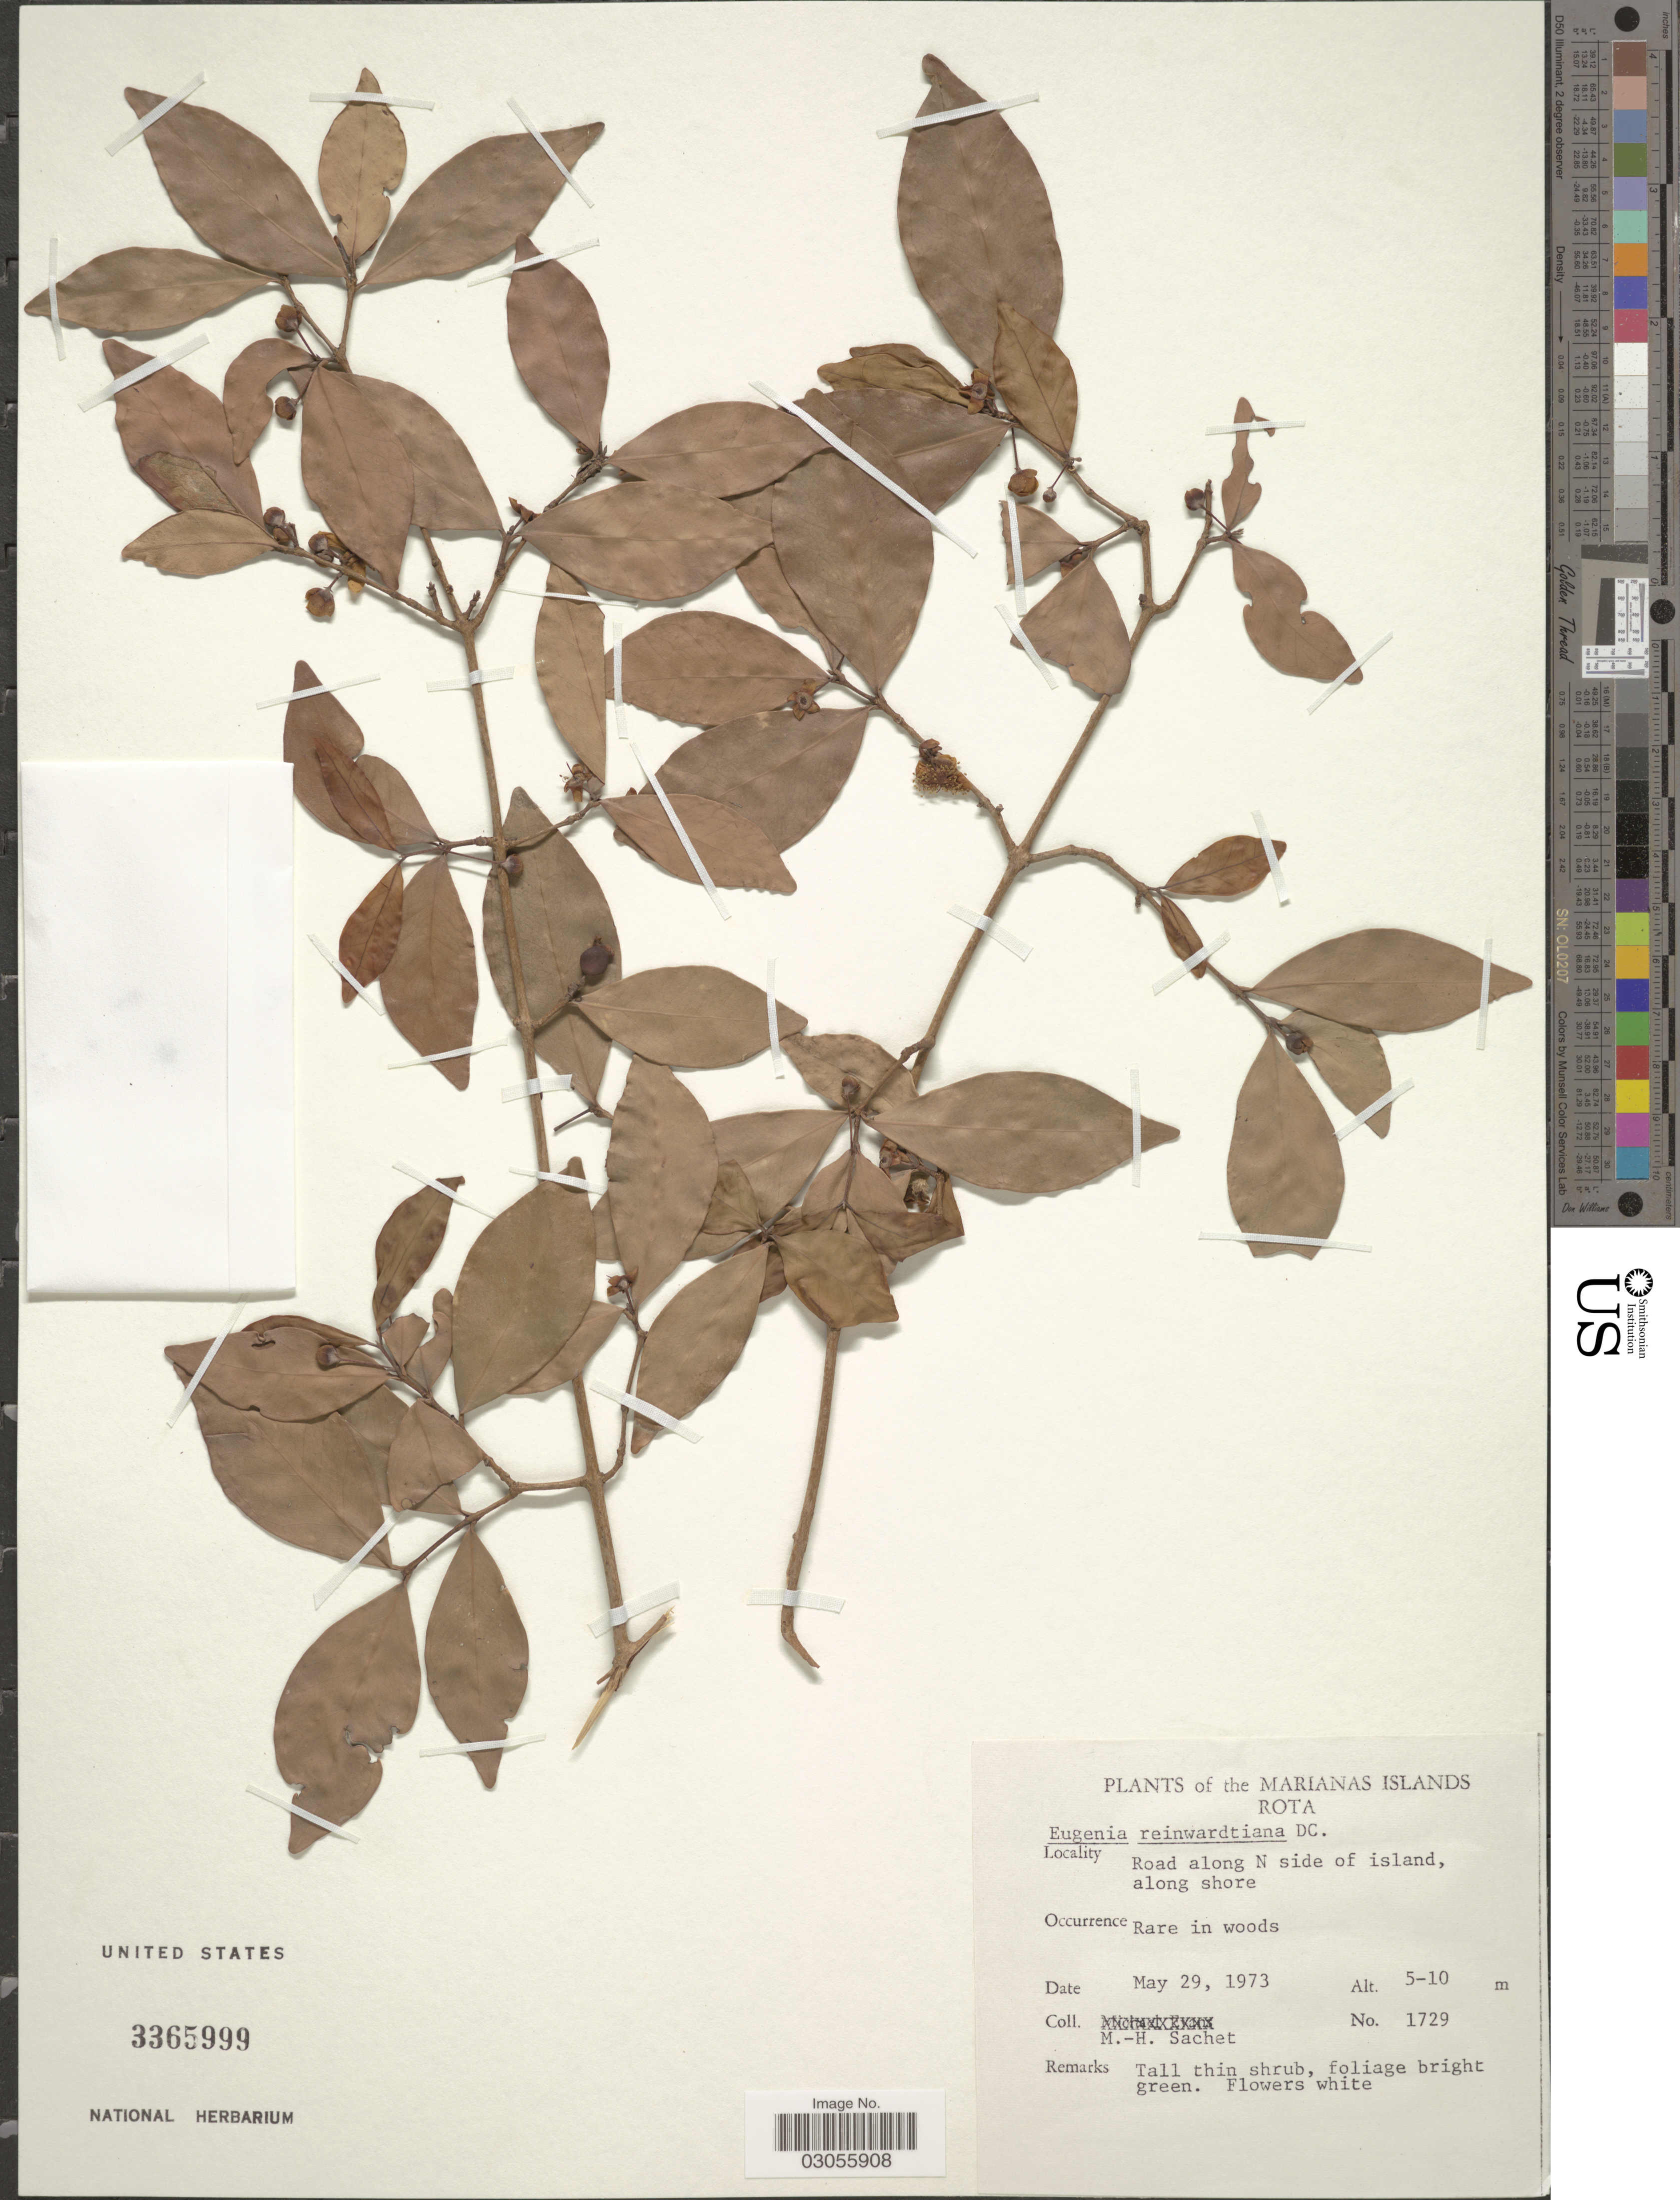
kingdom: Plantae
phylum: Tracheophyta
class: Magnoliopsida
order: Myrtales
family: Myrtaceae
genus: Eugenia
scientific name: Eugenia reinwardtiana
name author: (Blume) DC.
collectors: M.-H. Sachet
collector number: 1729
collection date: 1973-05-29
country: Northern Mariana Islands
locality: Marianas Islands. Rota. Road along N side of island, along shore.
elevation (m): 5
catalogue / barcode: US 3365999